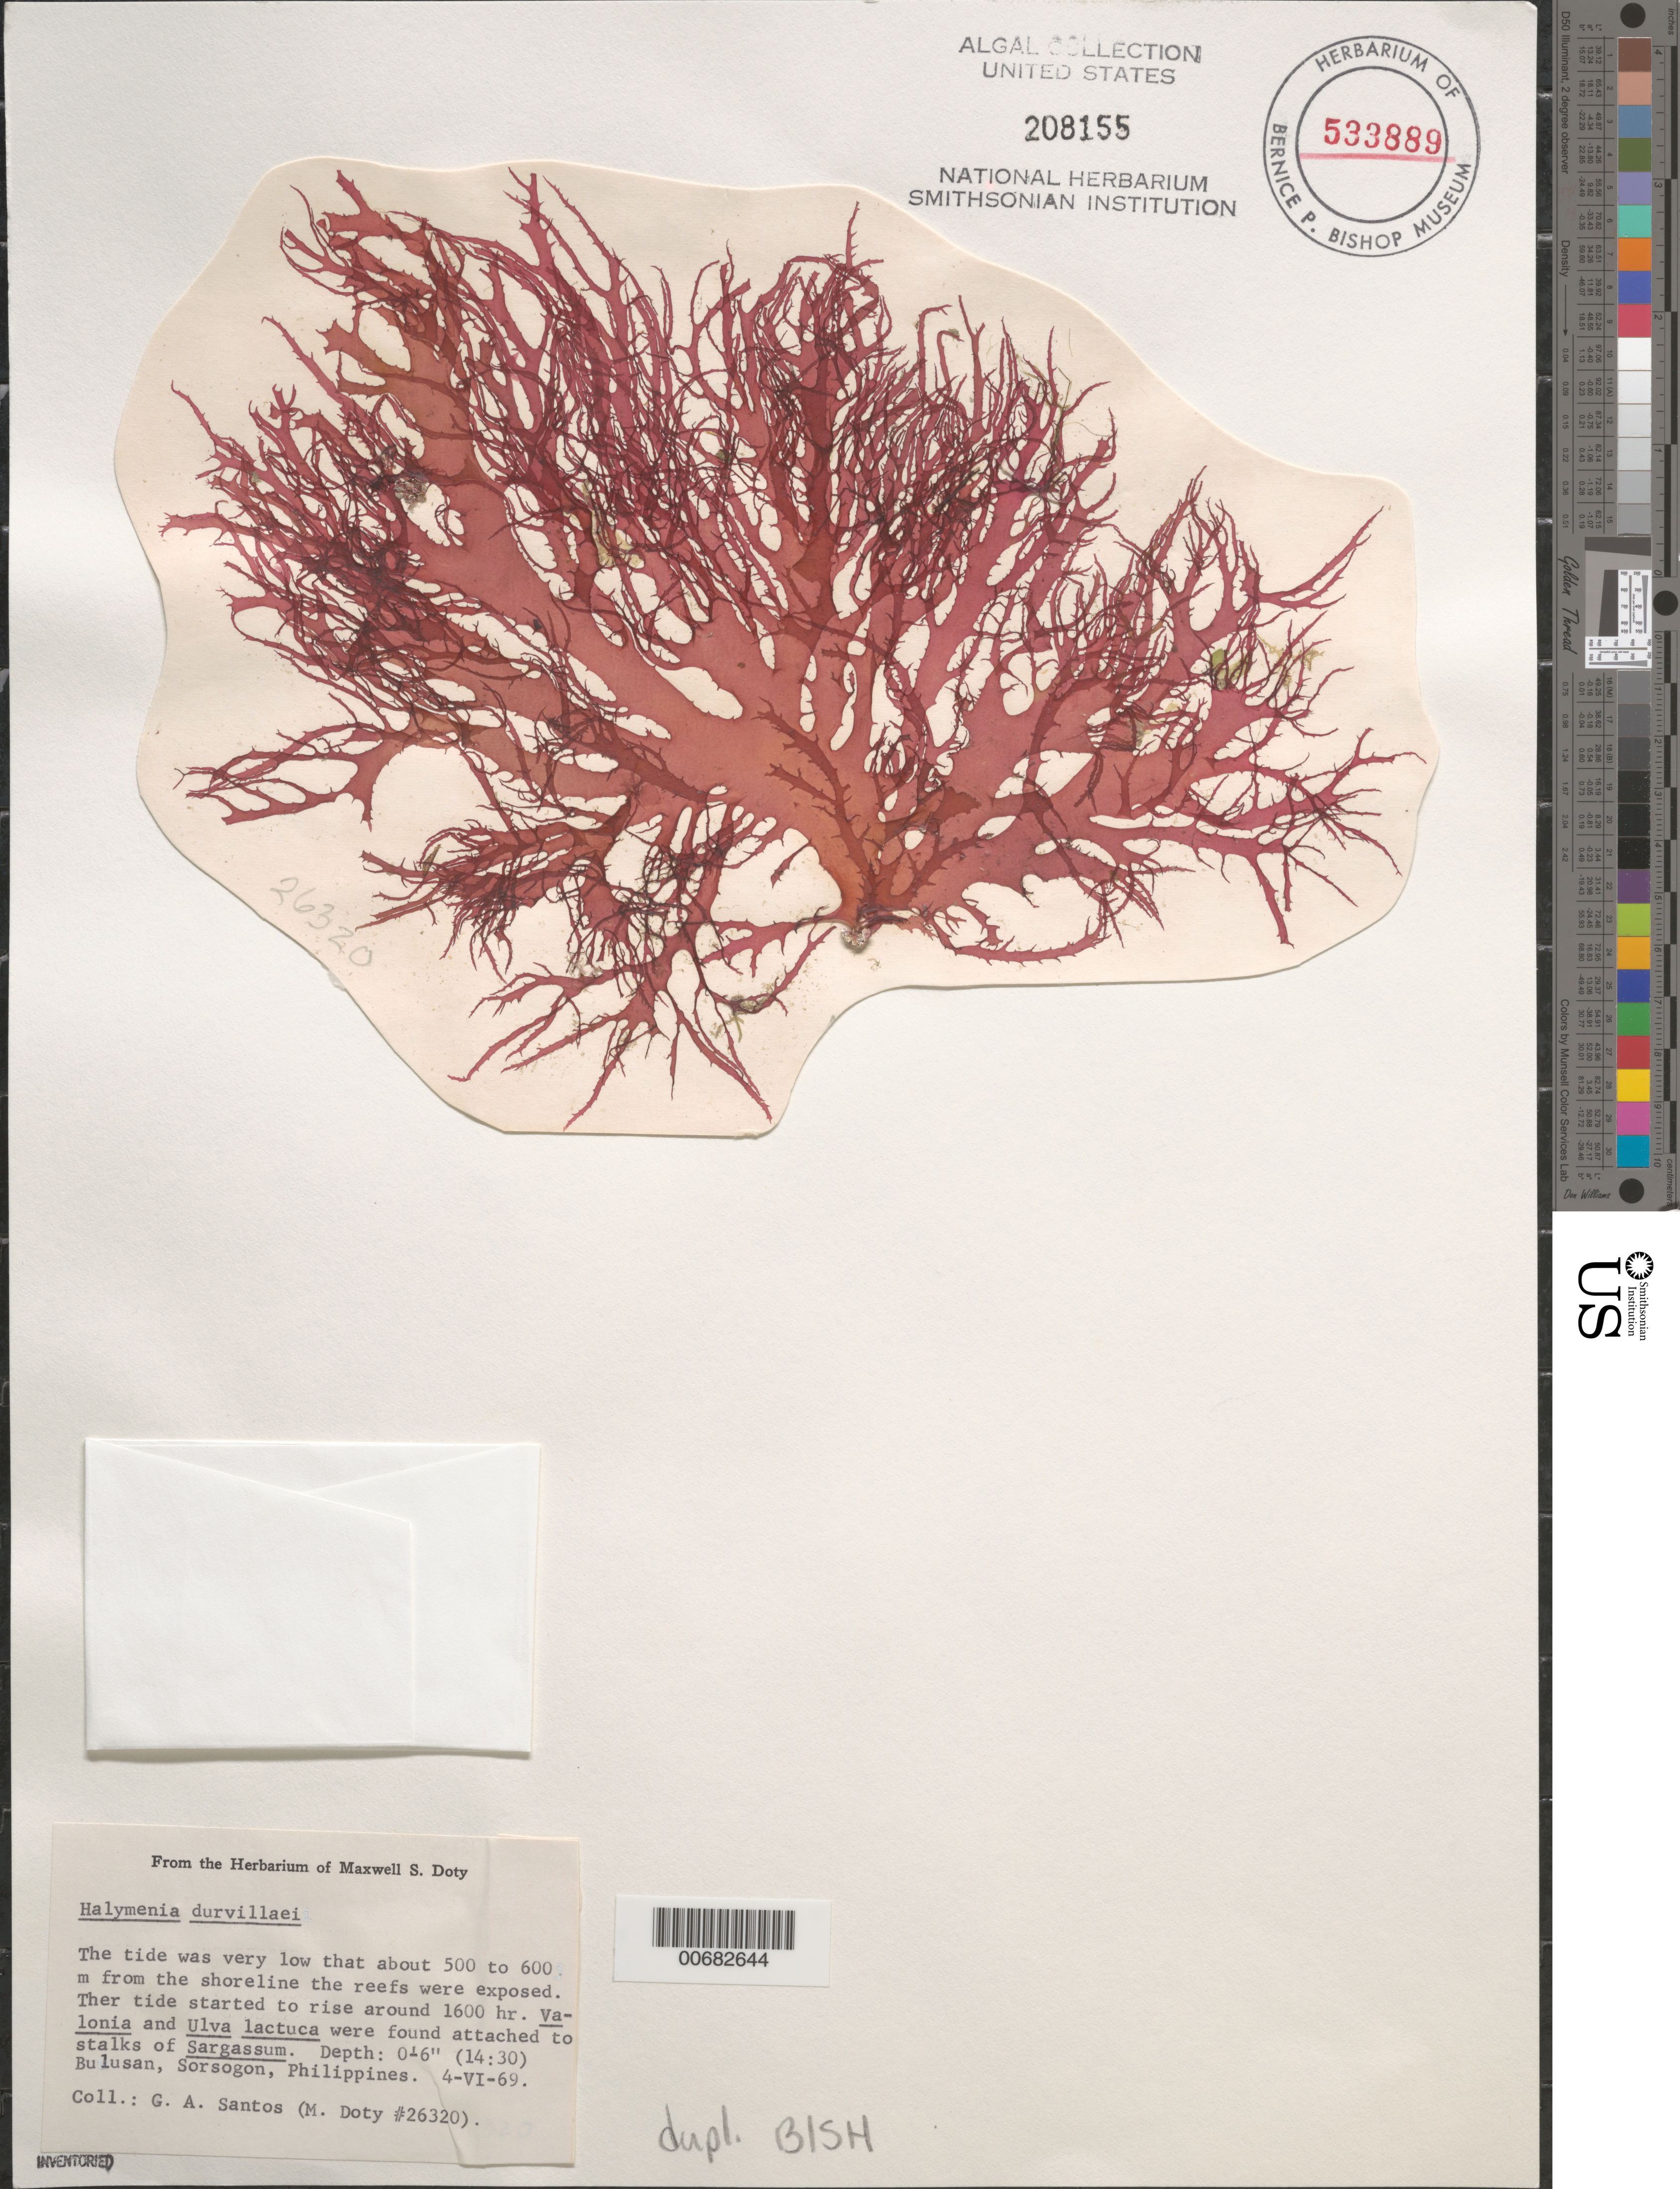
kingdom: Plantae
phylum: Rhodophyta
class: Florideophyceae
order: Halymeniales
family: Halymeniaceae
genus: Halymenia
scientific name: Halymenia durvillaei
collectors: G. Santos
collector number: MSD 26320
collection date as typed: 04 Jun 1969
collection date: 1969-06-04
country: Philippines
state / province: Bicol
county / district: Sorsogon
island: Luzon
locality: Bulusan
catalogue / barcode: US 208155